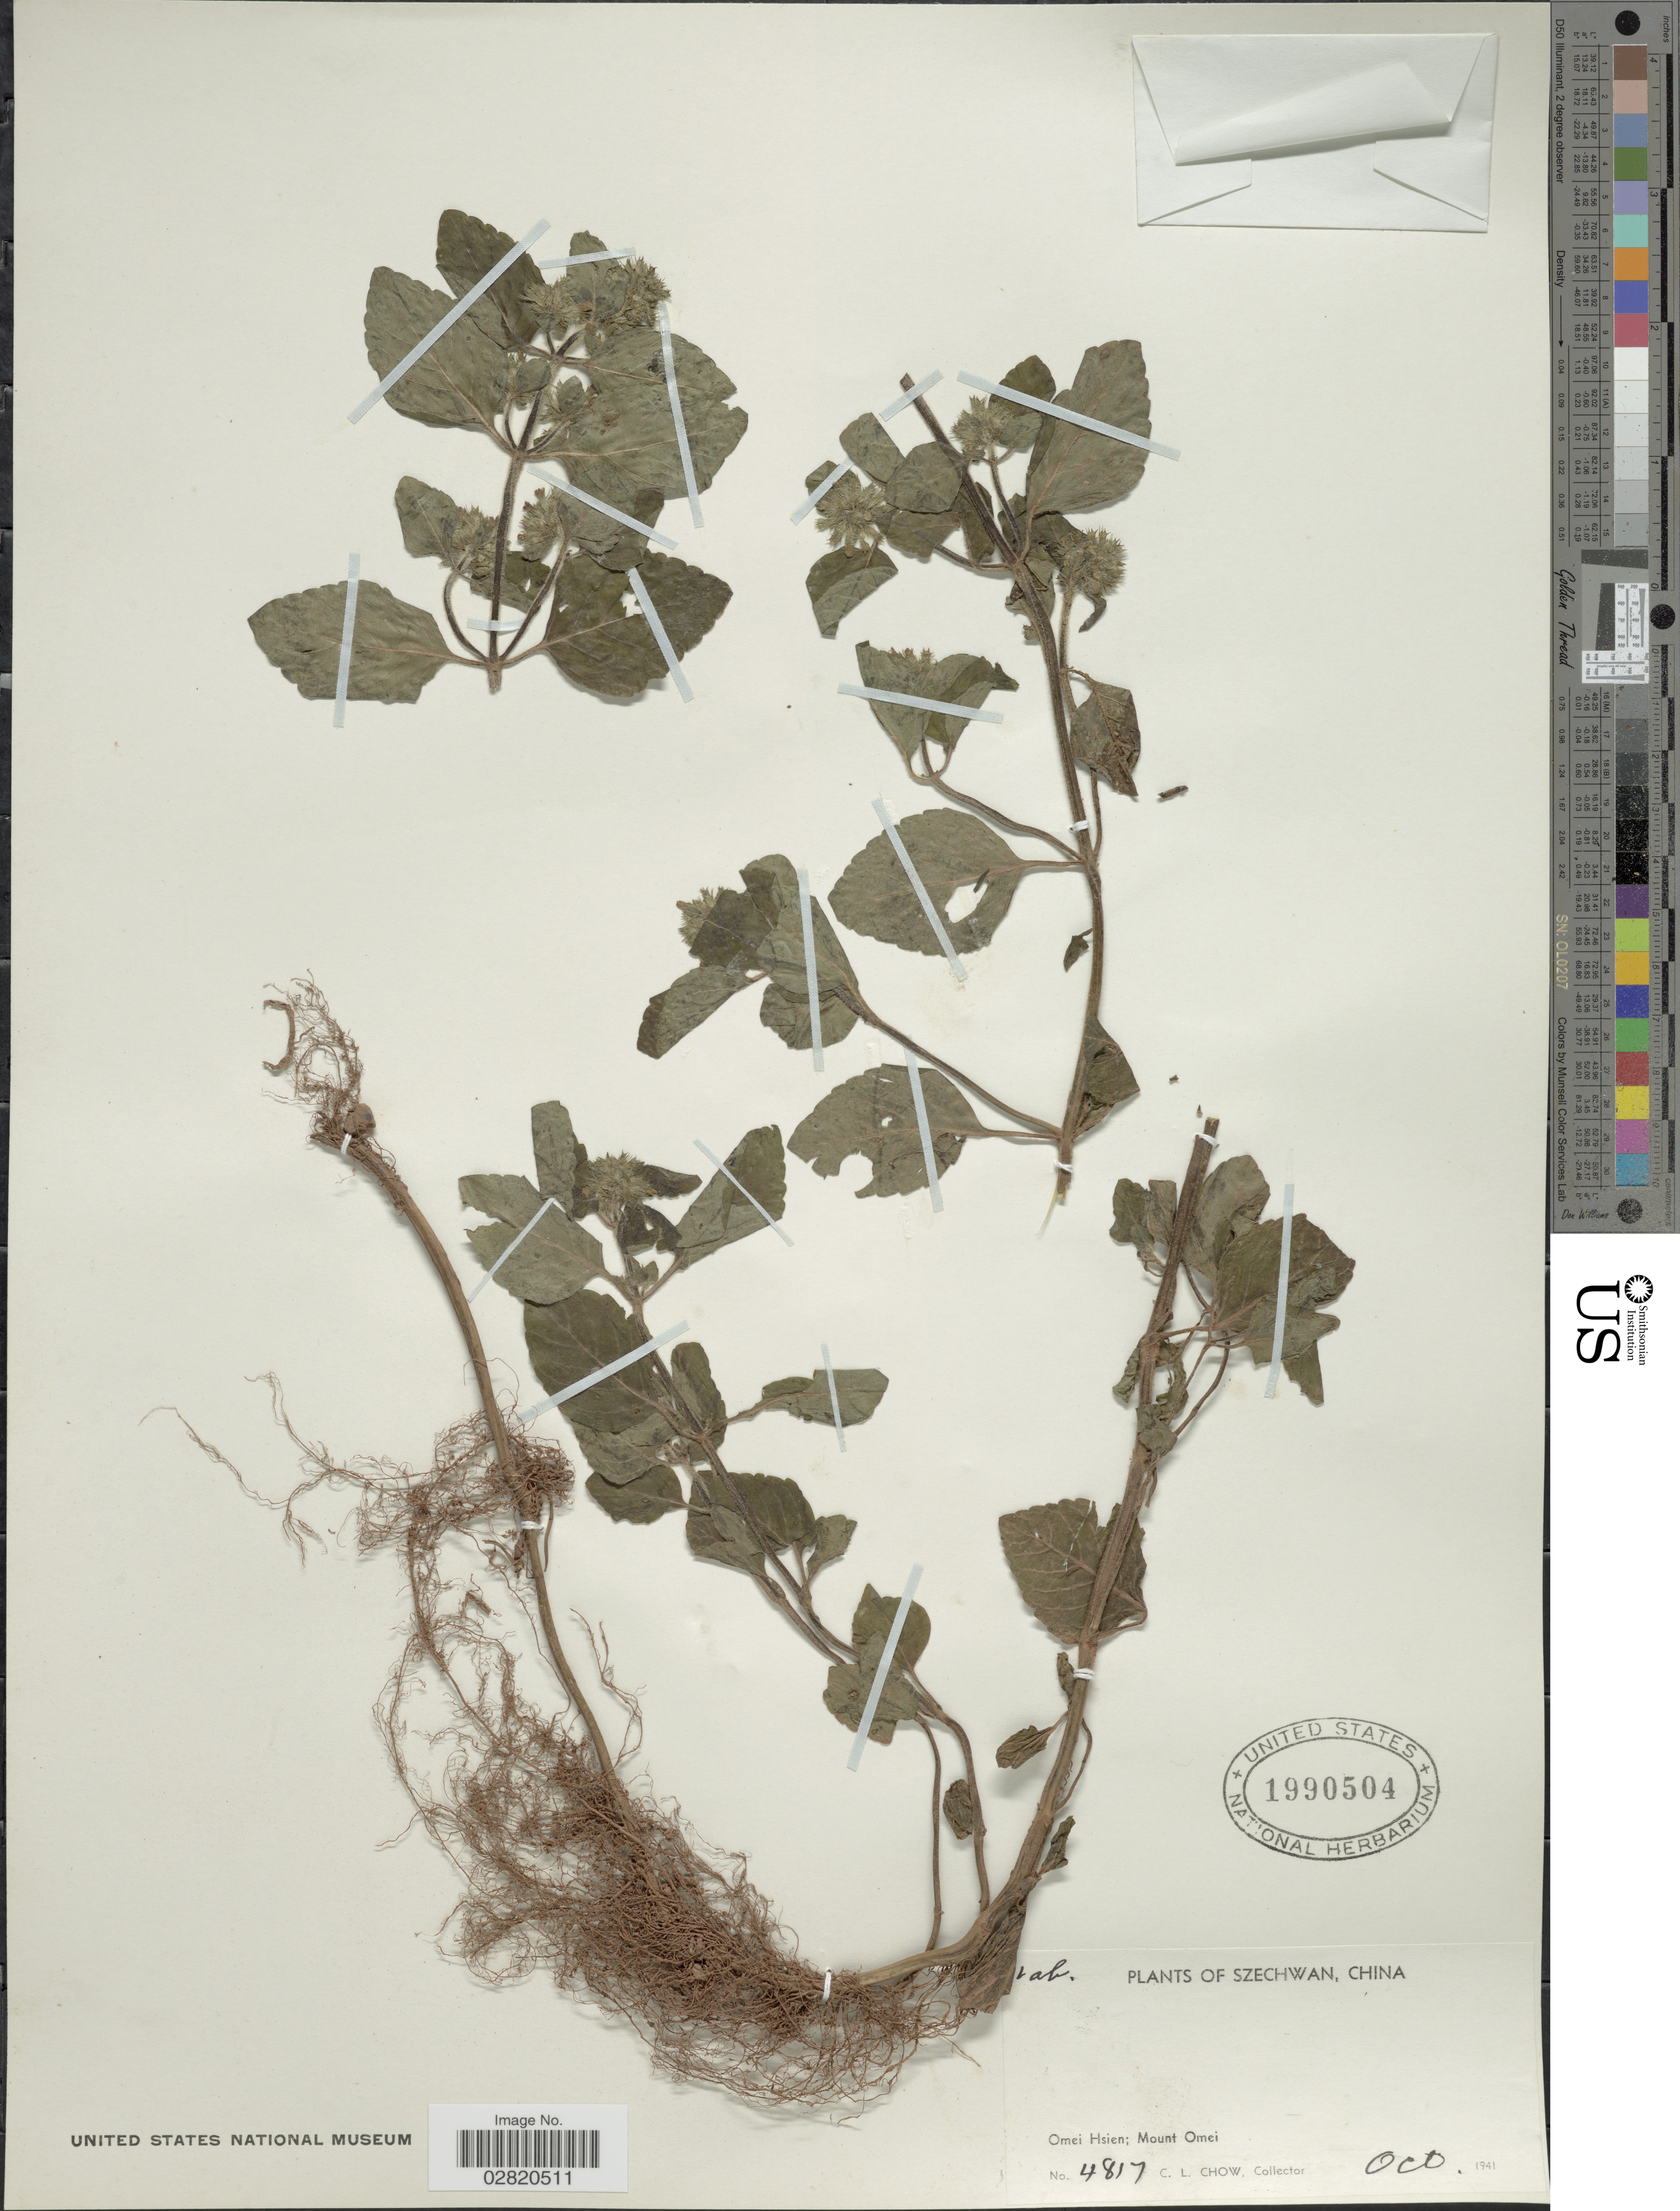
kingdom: Plantae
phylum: Tracheophyta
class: Magnoliopsida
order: Lamiales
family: Lamiaceae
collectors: C. Chow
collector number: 4817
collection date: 1941-10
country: China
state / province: Sichuan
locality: Szechwan. Omei Hsien; Mount Omei.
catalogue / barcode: US 1990504